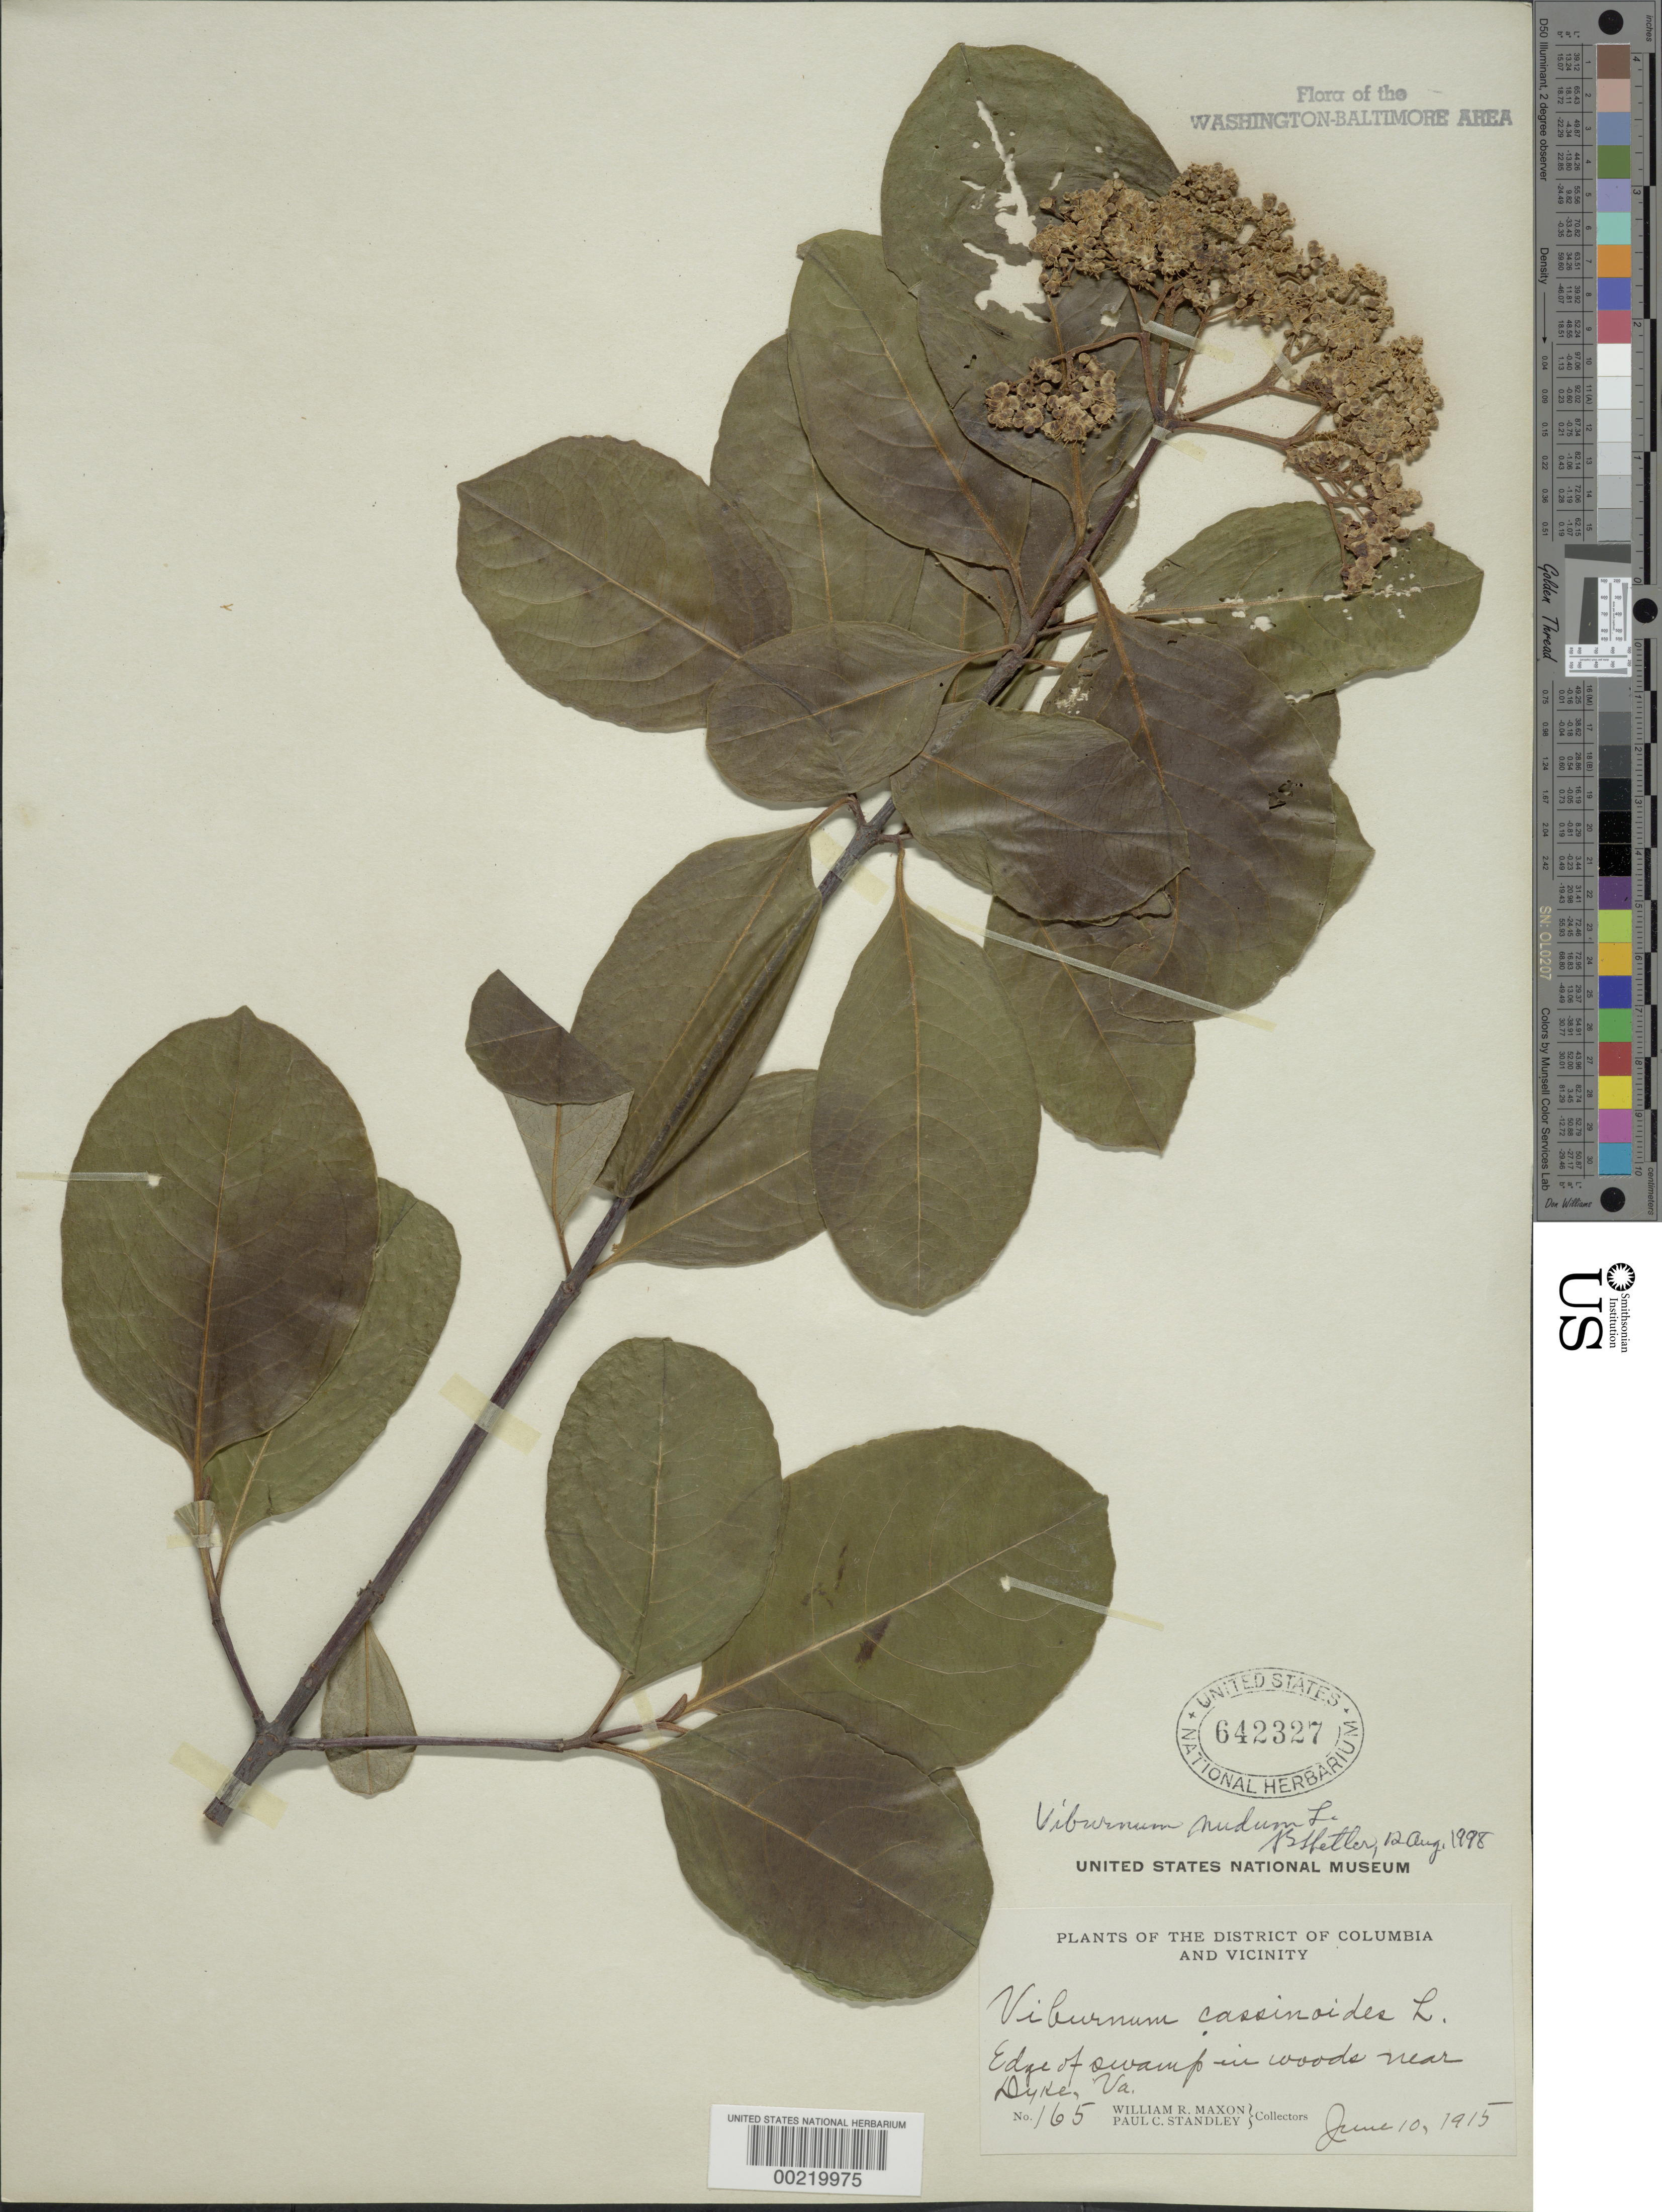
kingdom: Plantae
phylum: Tracheophyta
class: Magnoliopsida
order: Dipsacales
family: Viburnaceae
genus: Viburnum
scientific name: Viburnum nudum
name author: L.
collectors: W. R. Maxon & P. C. Standley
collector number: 165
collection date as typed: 10 Jun 1915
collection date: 1915-06-10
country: United States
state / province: Virginia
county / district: Fairfax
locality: near Dyke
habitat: Edge of swamp in woods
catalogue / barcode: US 642327